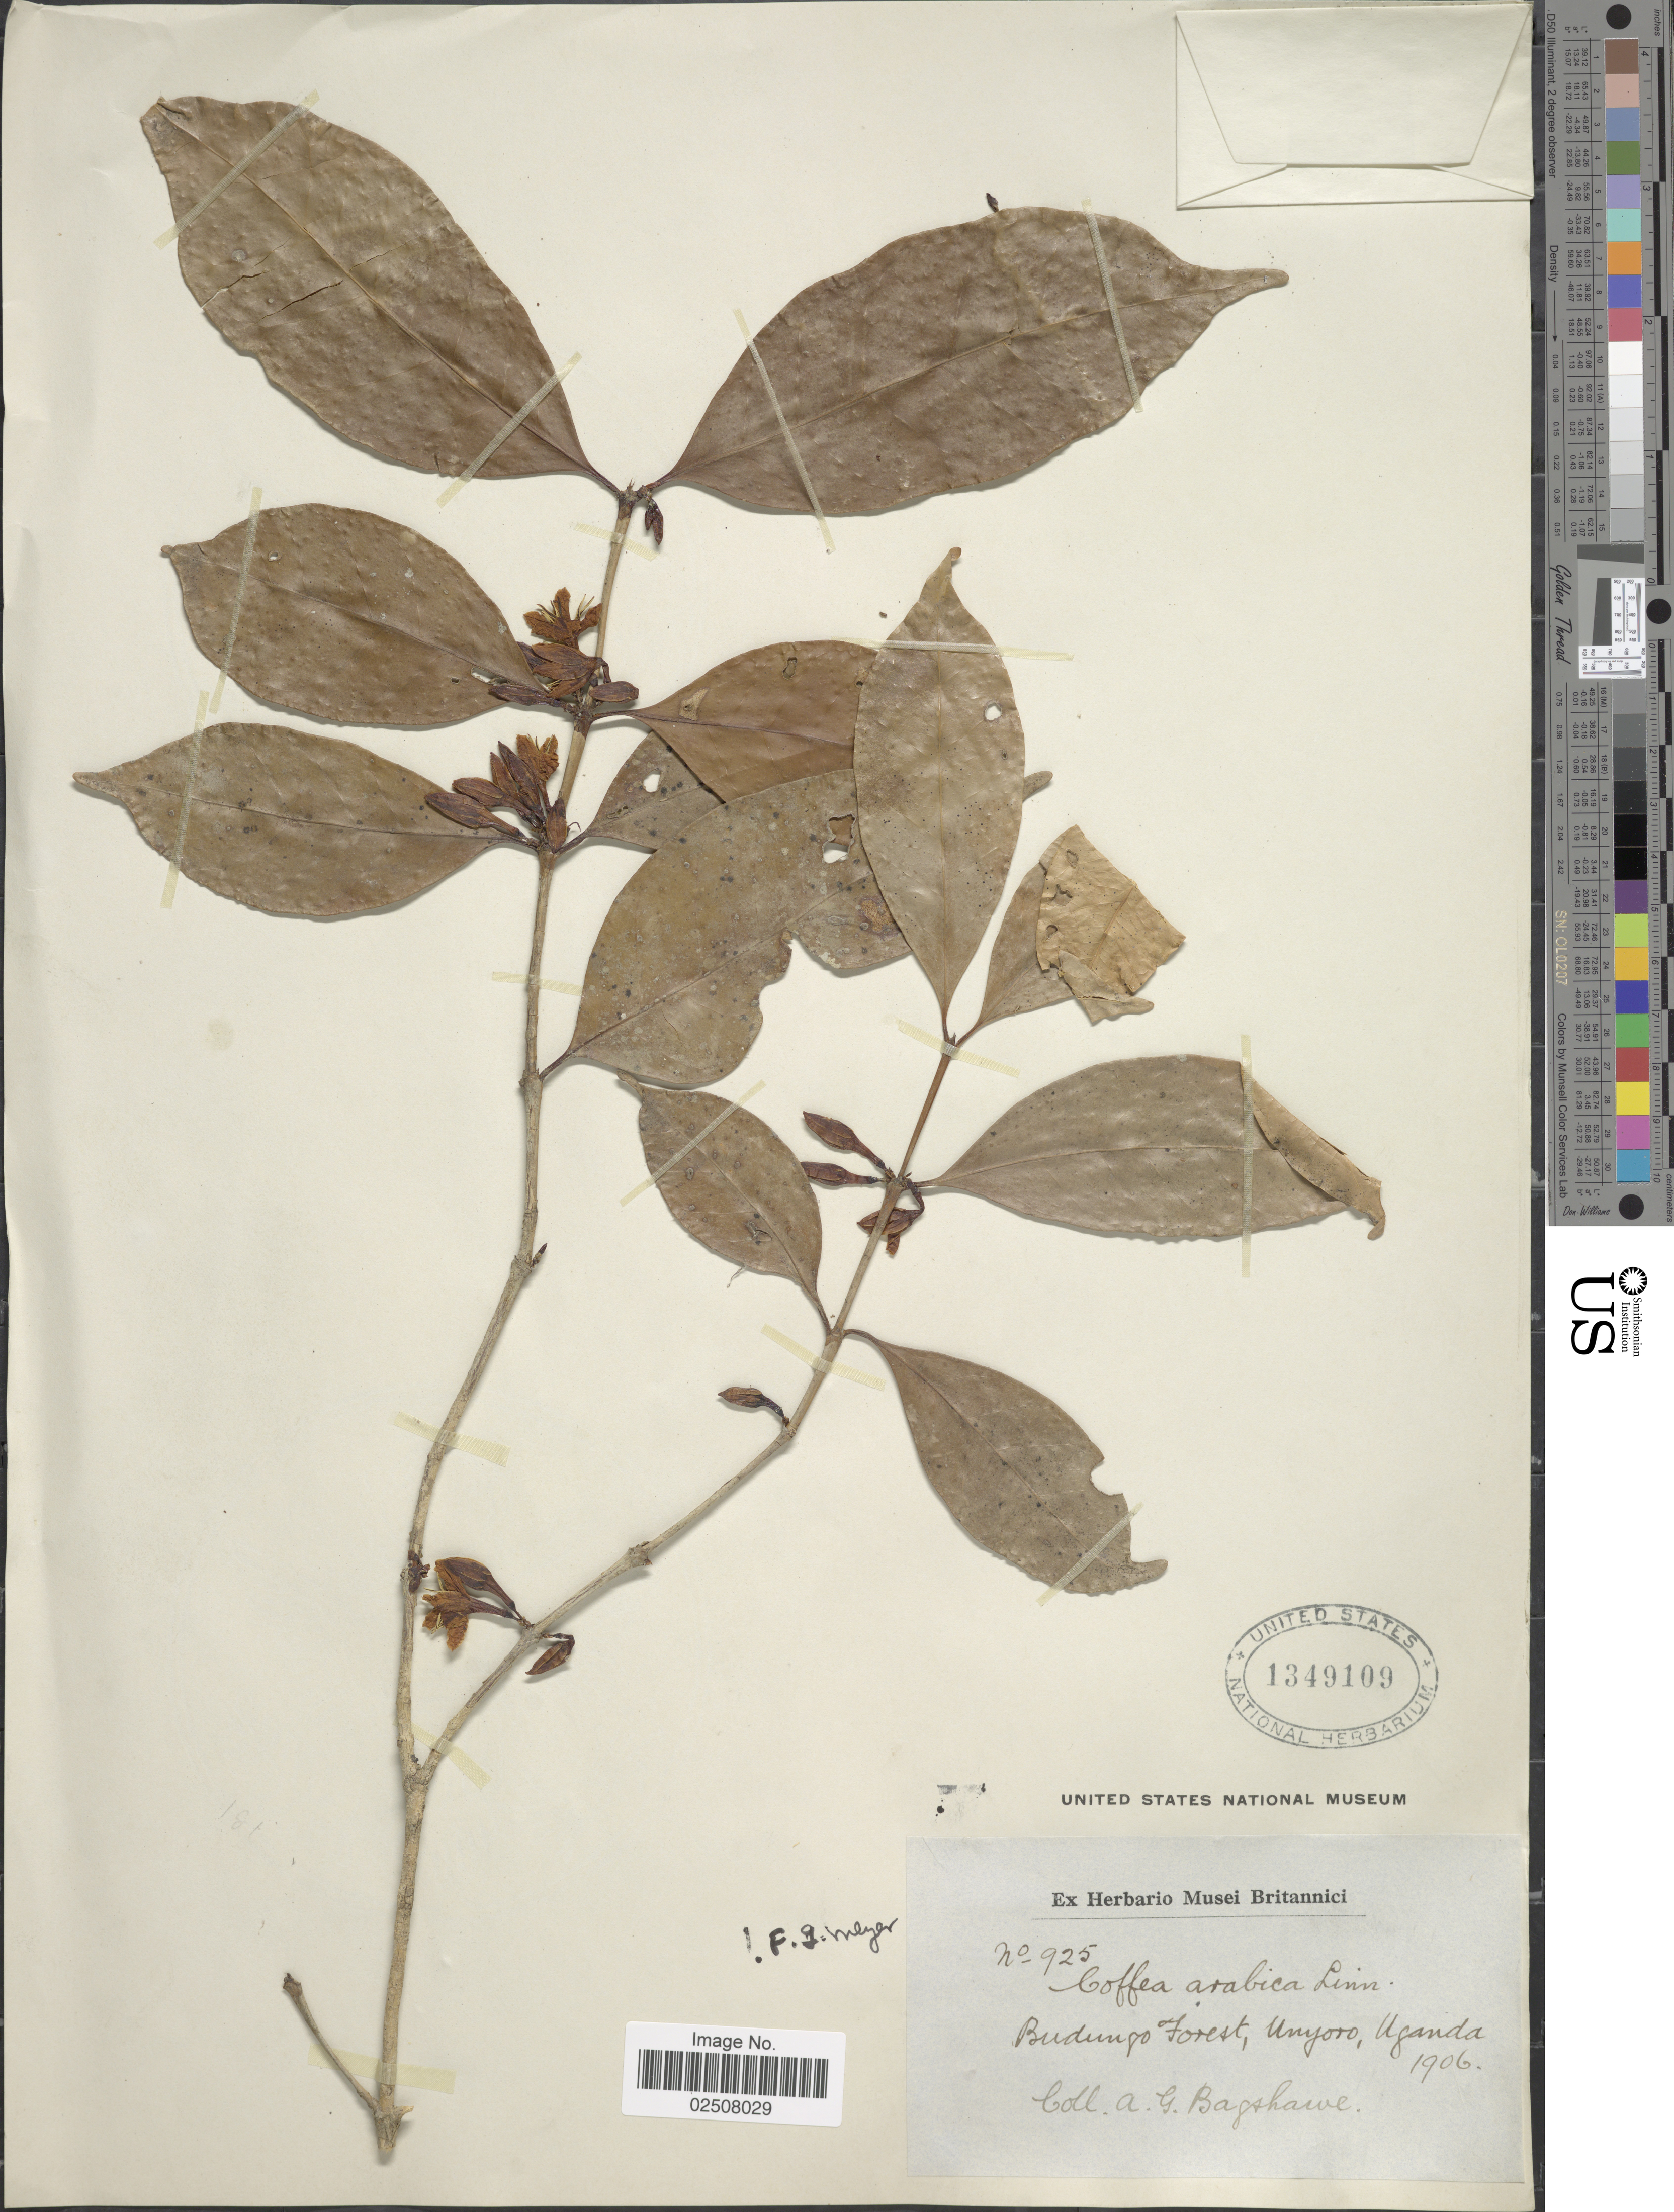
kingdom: Plantae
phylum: Tracheophyta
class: Magnoliopsida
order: Gentianales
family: Rubiaceae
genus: Coffea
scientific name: Coffea arabica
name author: L.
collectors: A. Bagshawe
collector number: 925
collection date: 1906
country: Uganda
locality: Budungo Forest, Unyoro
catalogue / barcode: US 1349109